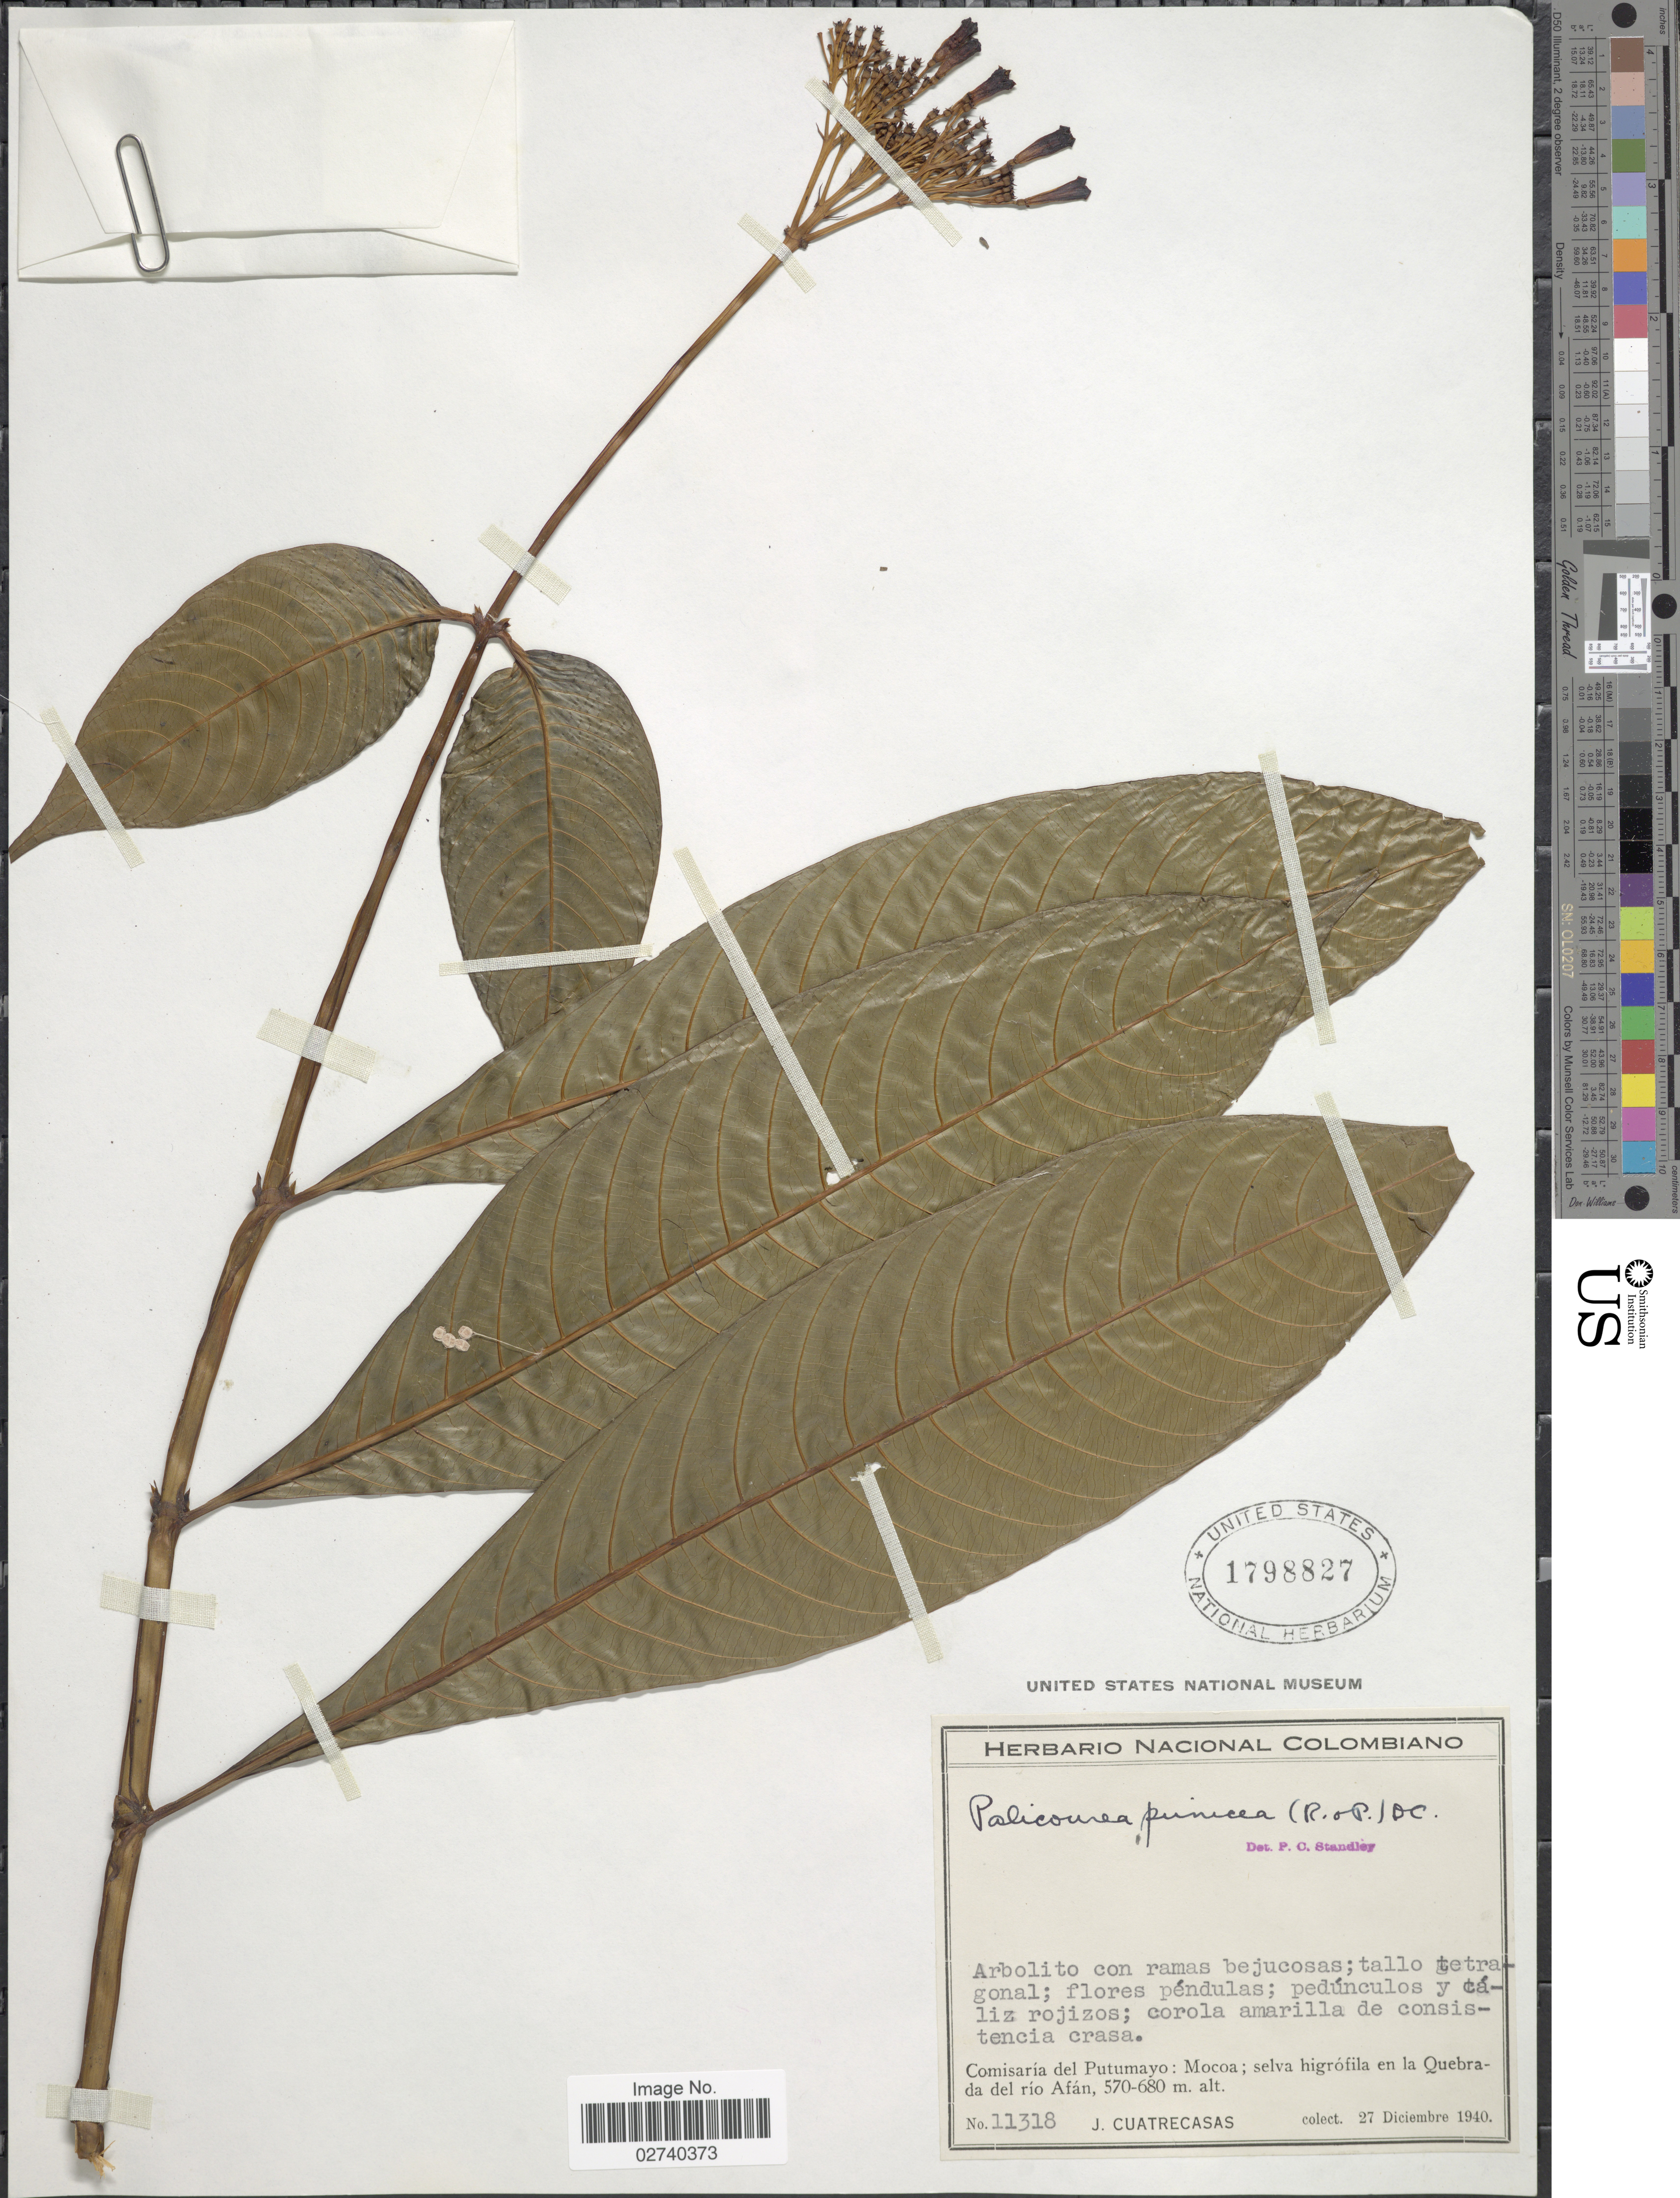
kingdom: Plantae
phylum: Tracheophyta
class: Magnoliopsida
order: Gentianales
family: Rubiaceae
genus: Palicourea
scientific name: Palicourea punicea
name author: (Ruiz & Pav.) DC.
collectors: J. Cuatrecasas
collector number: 11318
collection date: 1940-12-27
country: Colombia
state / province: Putumayo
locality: Comisaría del Putumayo: Mocoa; selva higrofila en la Quebrada del río Afán.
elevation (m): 570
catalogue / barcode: US 1798827